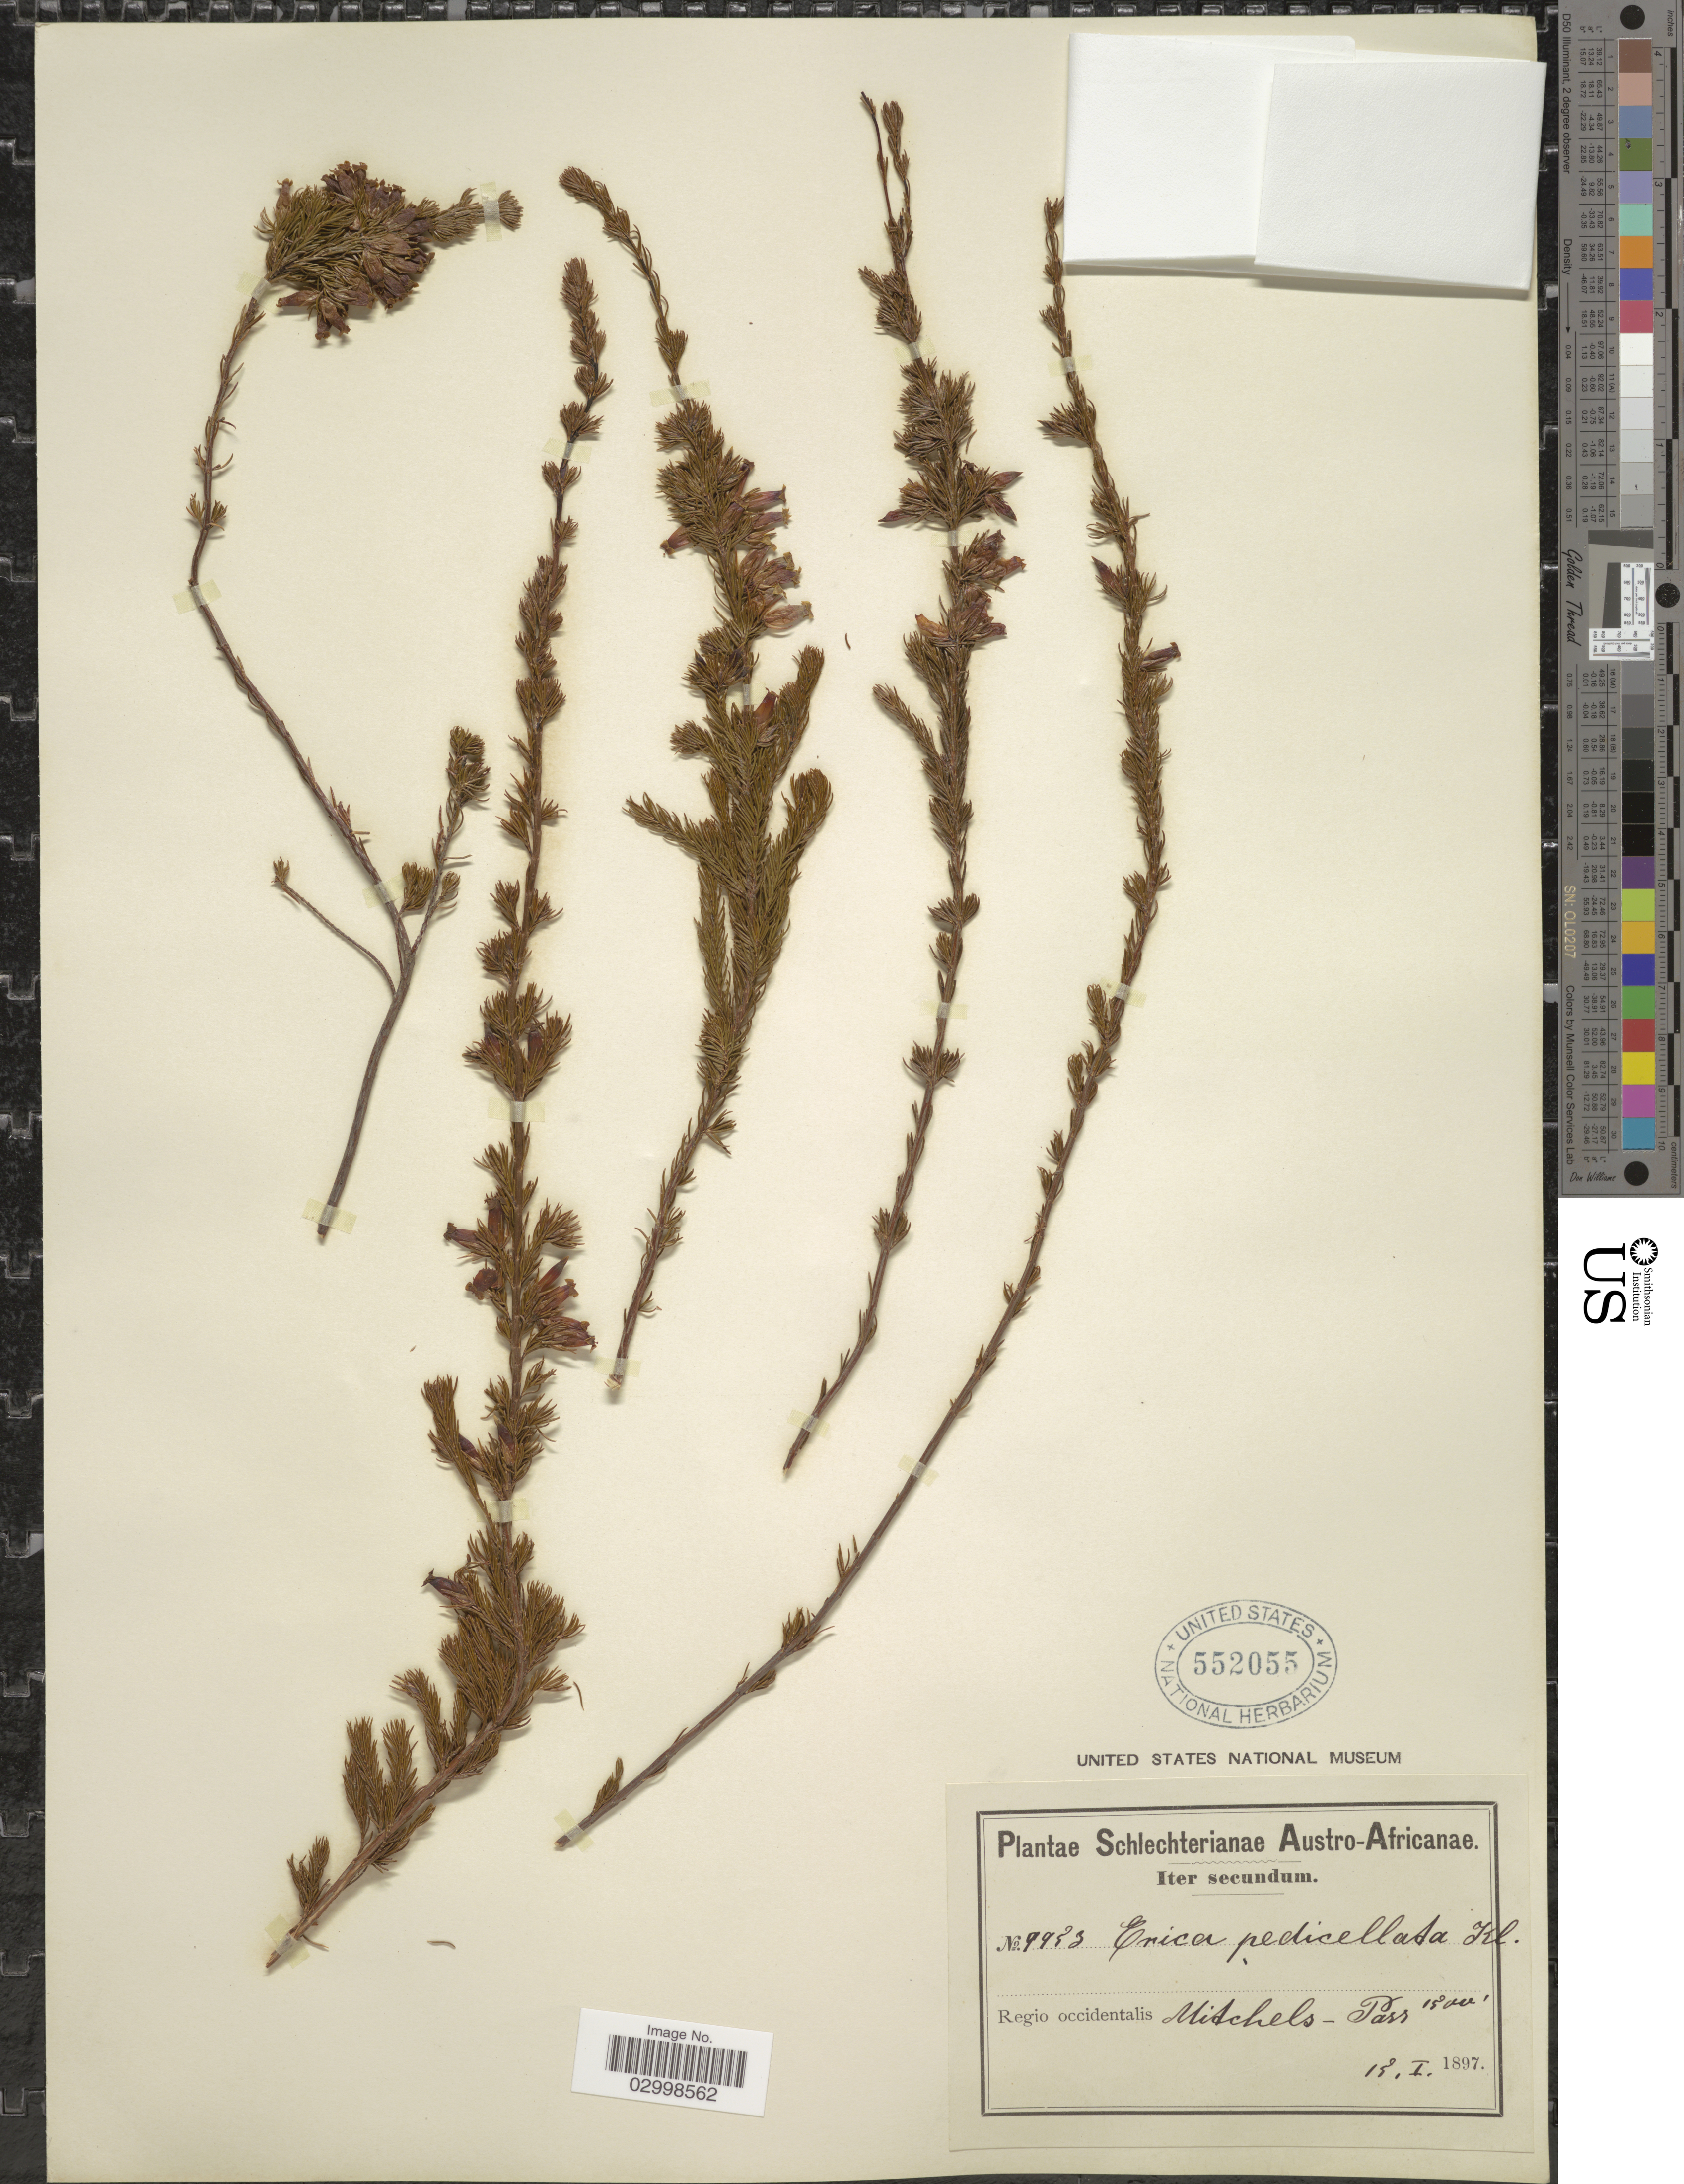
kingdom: Plantae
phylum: Tracheophyta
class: Magnoliopsida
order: Ericales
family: Ericaceae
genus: Erica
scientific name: Erica pedicellata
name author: Klotzsch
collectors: Schlechter, --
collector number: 9953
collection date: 1897-01-15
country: South Africa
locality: Austro-Africanae, Regio occidentalis, Mitchels-Pass.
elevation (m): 457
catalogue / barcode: US 552055